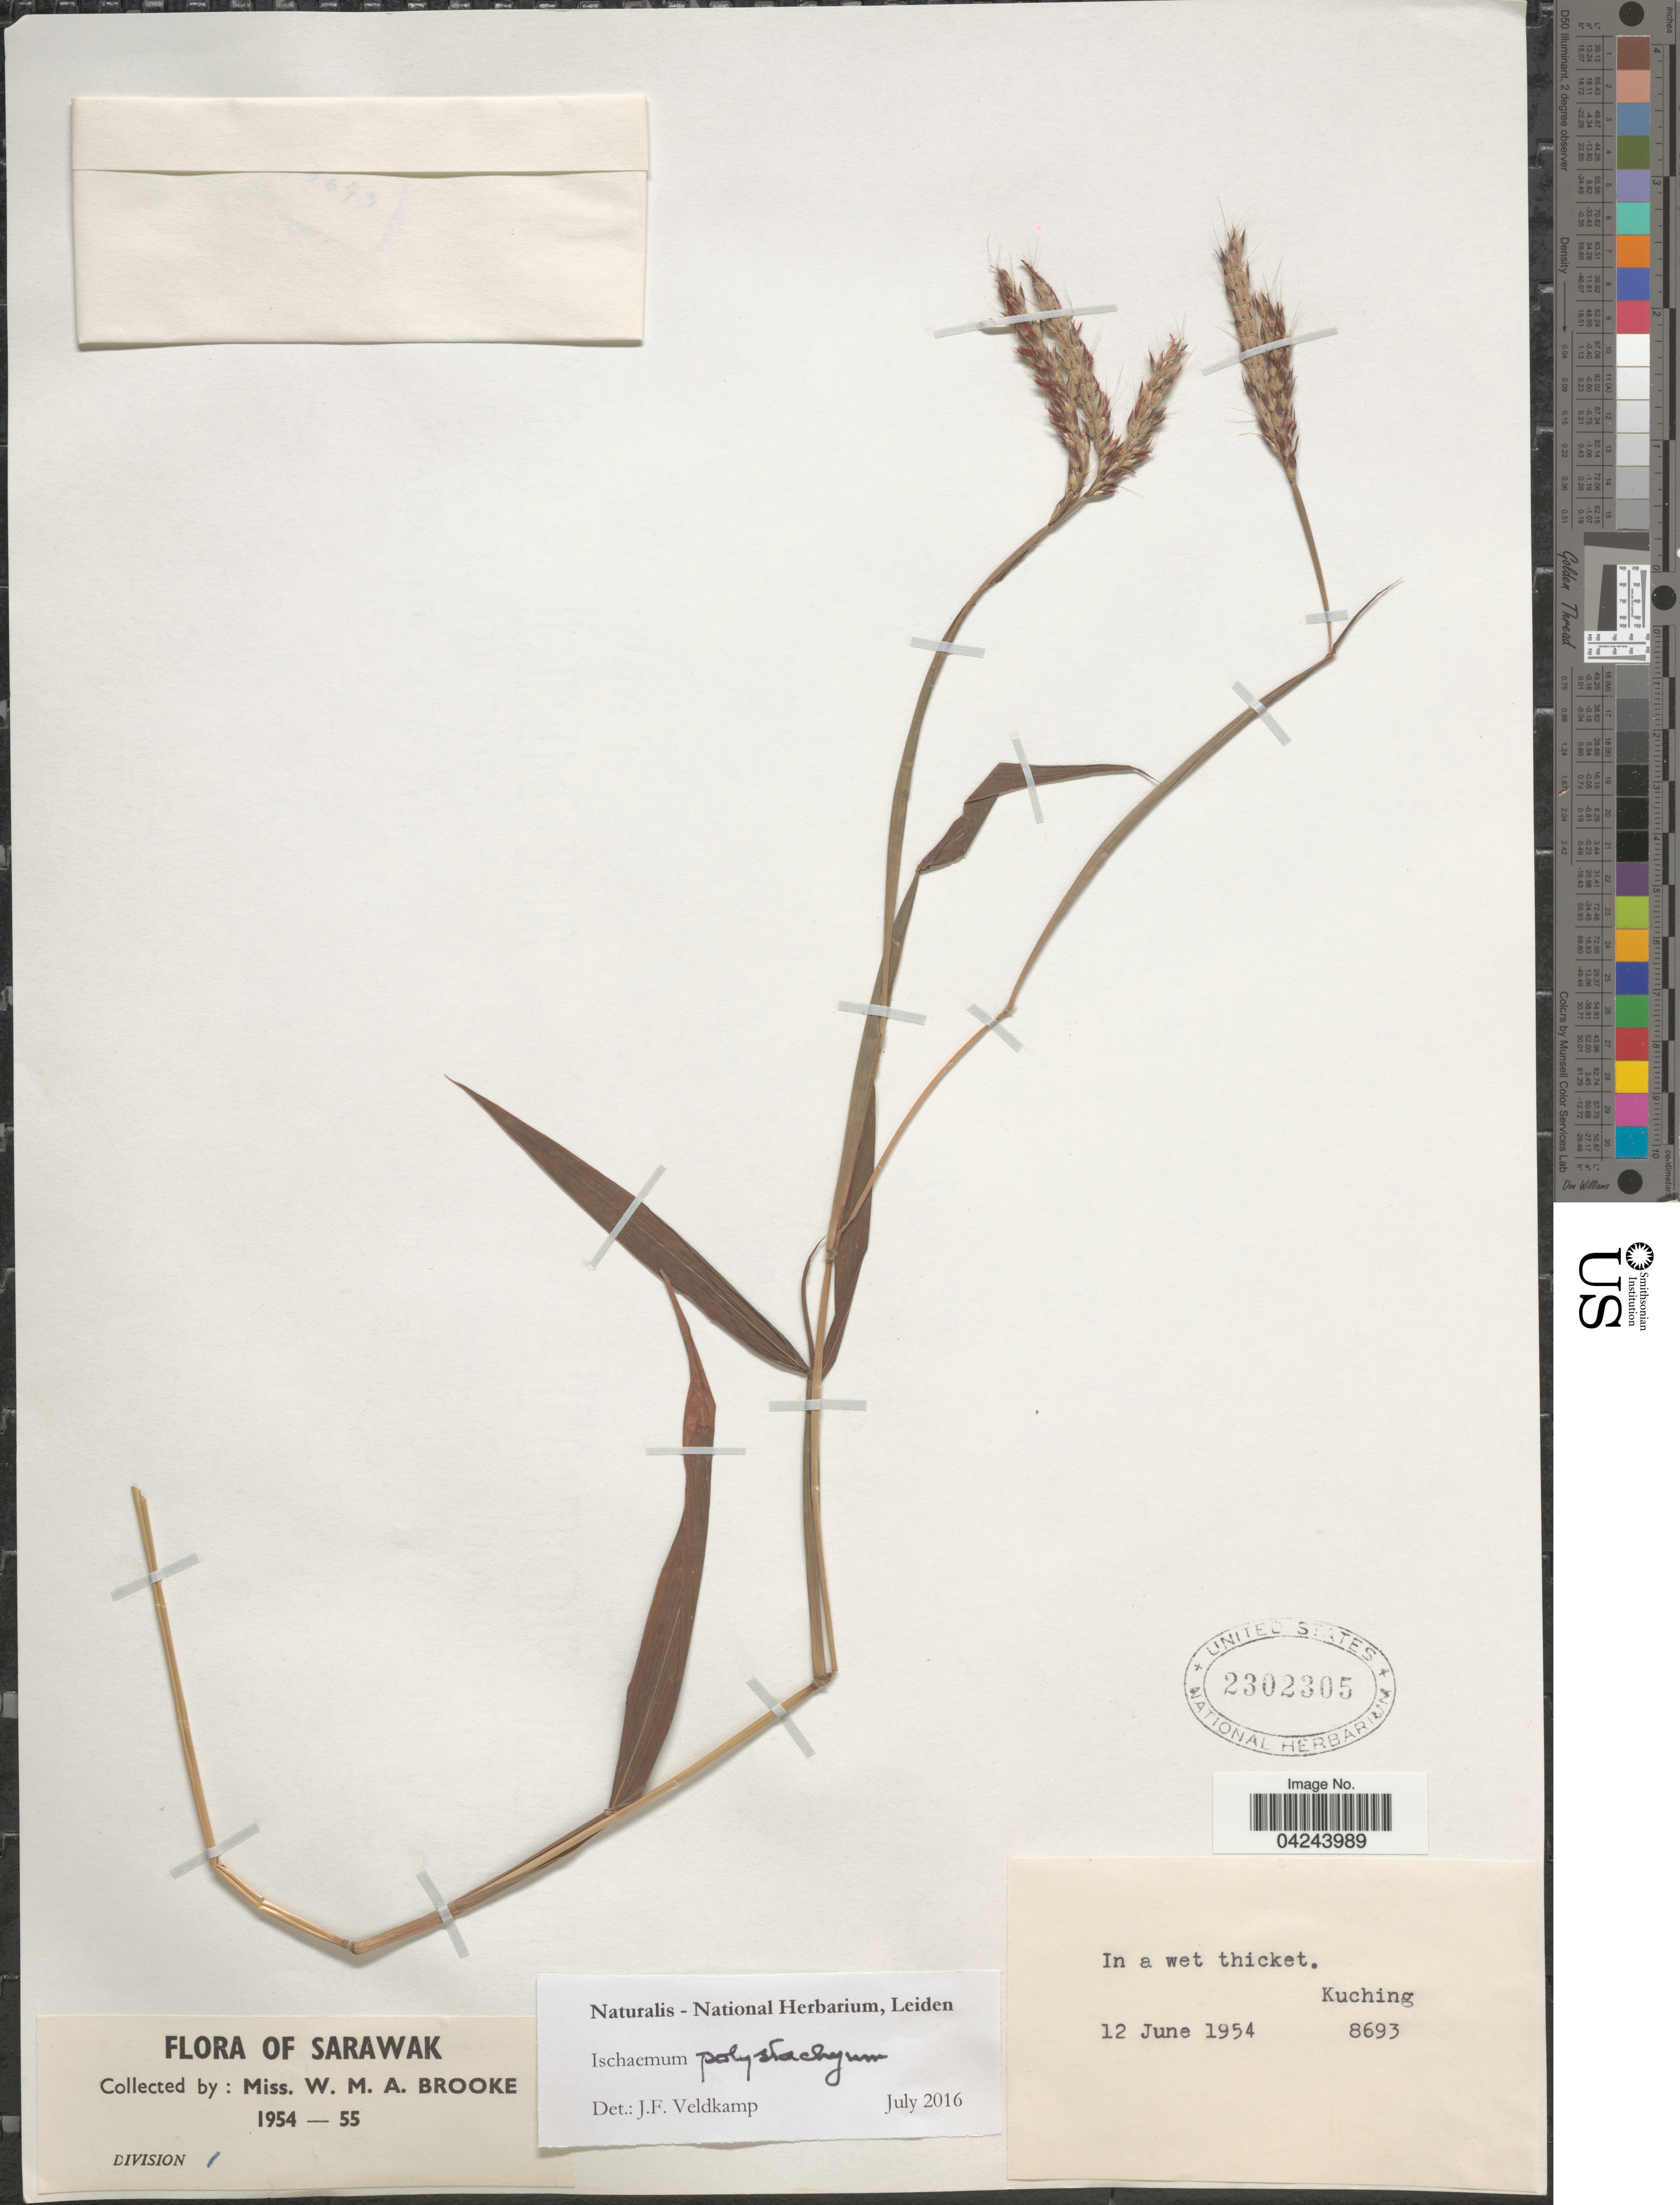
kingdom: Plantae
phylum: Tracheophyta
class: Liliopsida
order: Poales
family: Poaceae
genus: Ischaemum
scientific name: Ischaemum sp.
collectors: W. Brooke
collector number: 8693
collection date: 1954-06-12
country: Malaysia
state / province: Sarawak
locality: In a wet thicket. Kuching.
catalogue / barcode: US 2302305